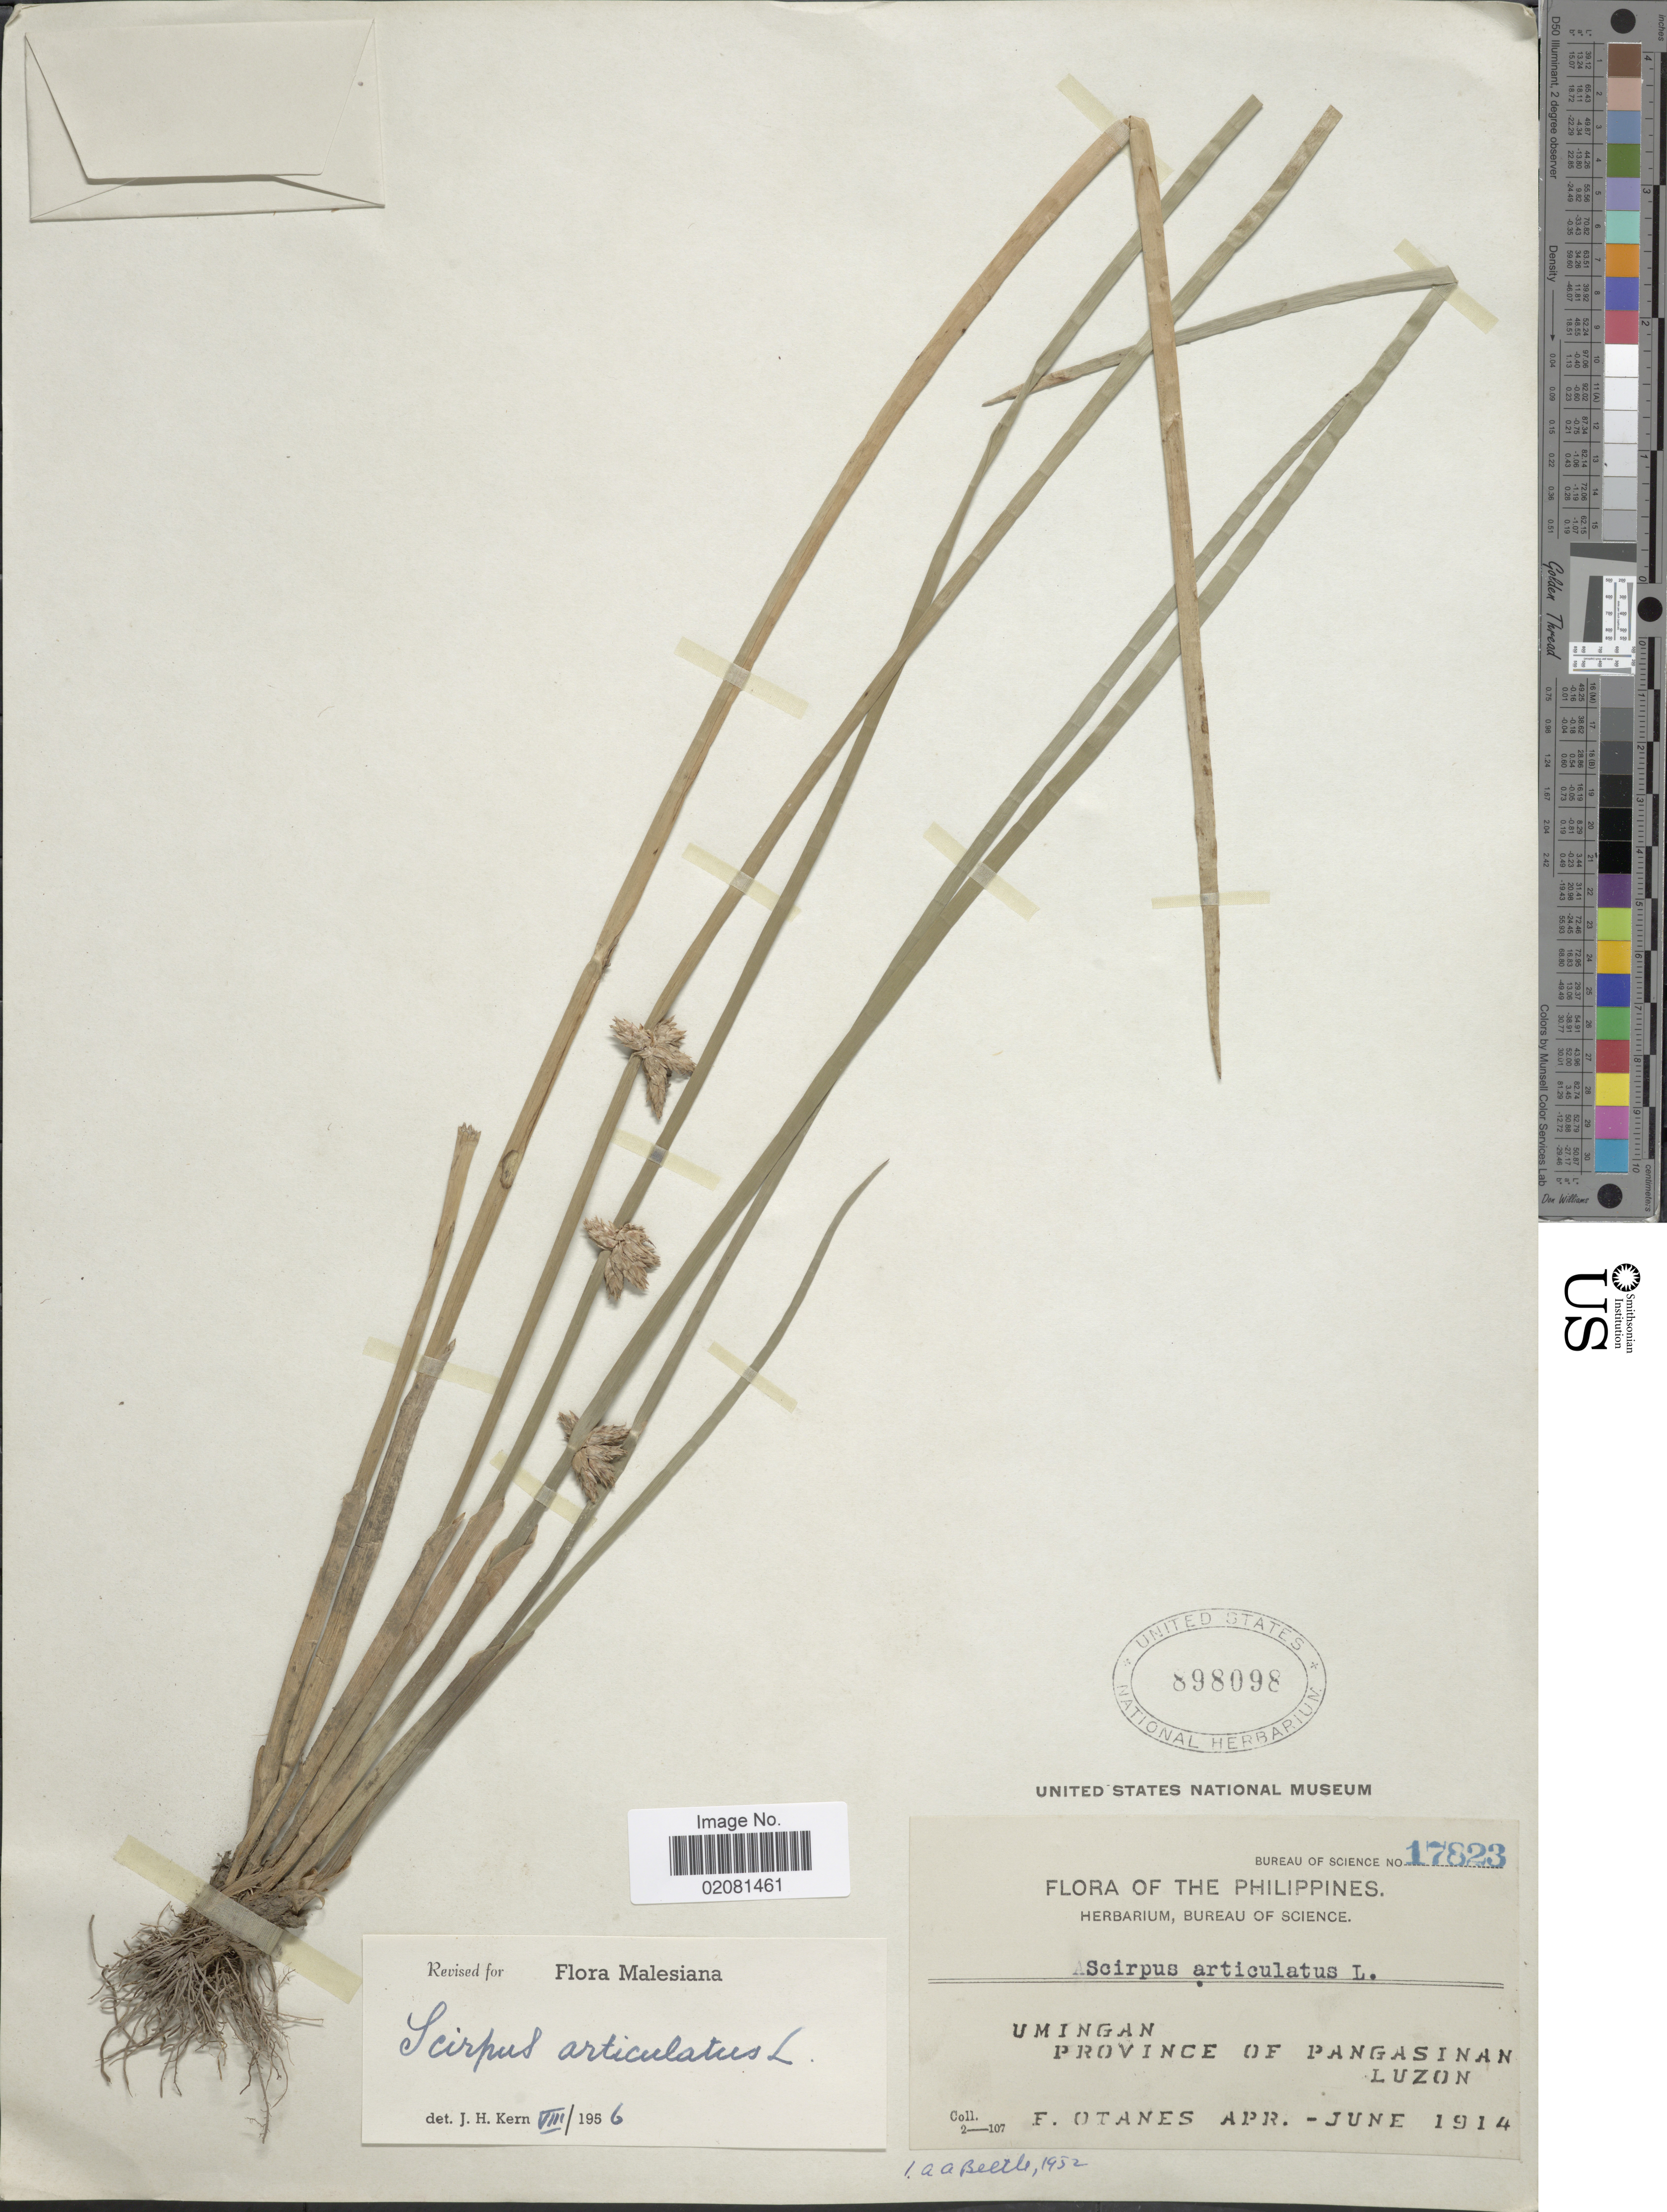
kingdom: Plantae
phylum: Tracheophyta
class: Liliopsida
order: Poales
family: Cyperaceae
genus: Schoenoplectus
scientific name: Schoenoplectus articulatus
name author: (L.) Palla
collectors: F. Q. Otanes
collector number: Bureau of Science 17823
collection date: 1914-04/1914-06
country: Philippines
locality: Umingan. Province of Pangasinan. Liuzon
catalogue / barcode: US 898098